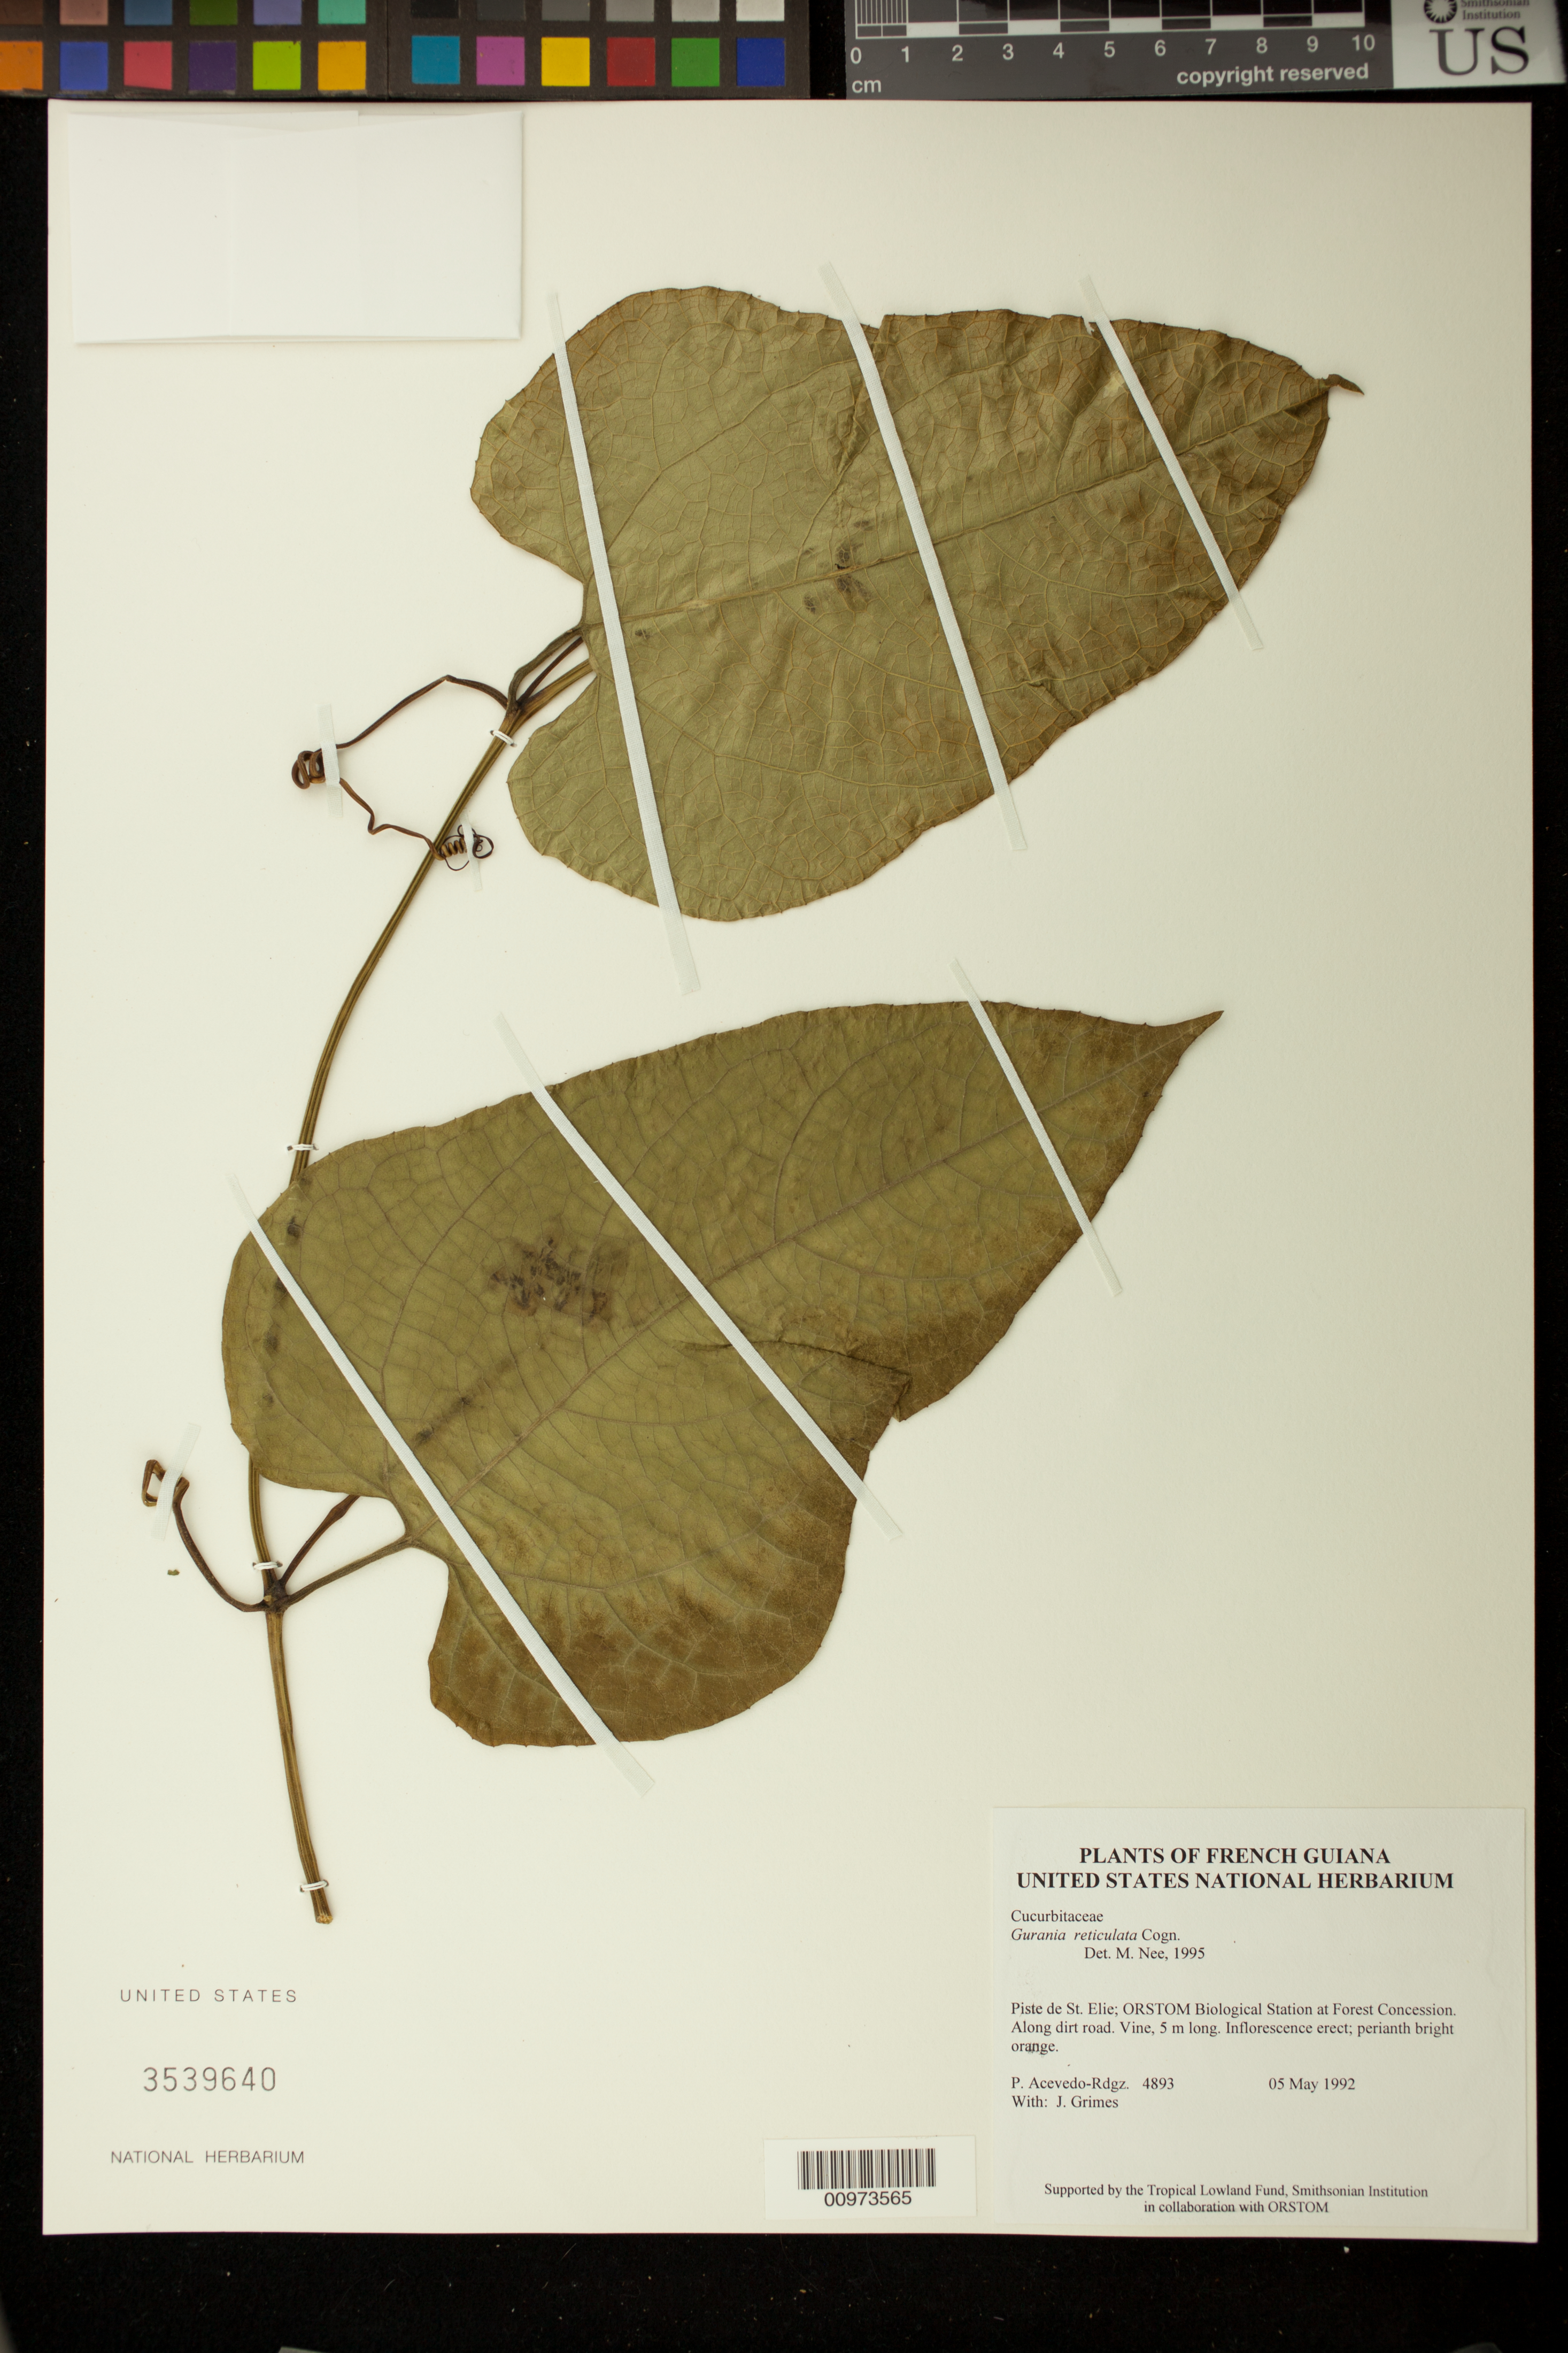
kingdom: Plantae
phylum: Tracheophyta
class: Magnoliopsida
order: Cucurbitales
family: Cucurbitaceae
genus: Gurania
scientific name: Gurania reticulata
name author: Cogn.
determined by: Nee, Michael H.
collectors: P. Acevedo-Rodr. & J. Grimes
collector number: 4893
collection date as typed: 05 May 1992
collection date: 1992-05-05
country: French Guiana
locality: Piste de St. Elie; ORSTOM Biological Station at Forest Concession.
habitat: Along dirt road.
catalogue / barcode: US 3539640